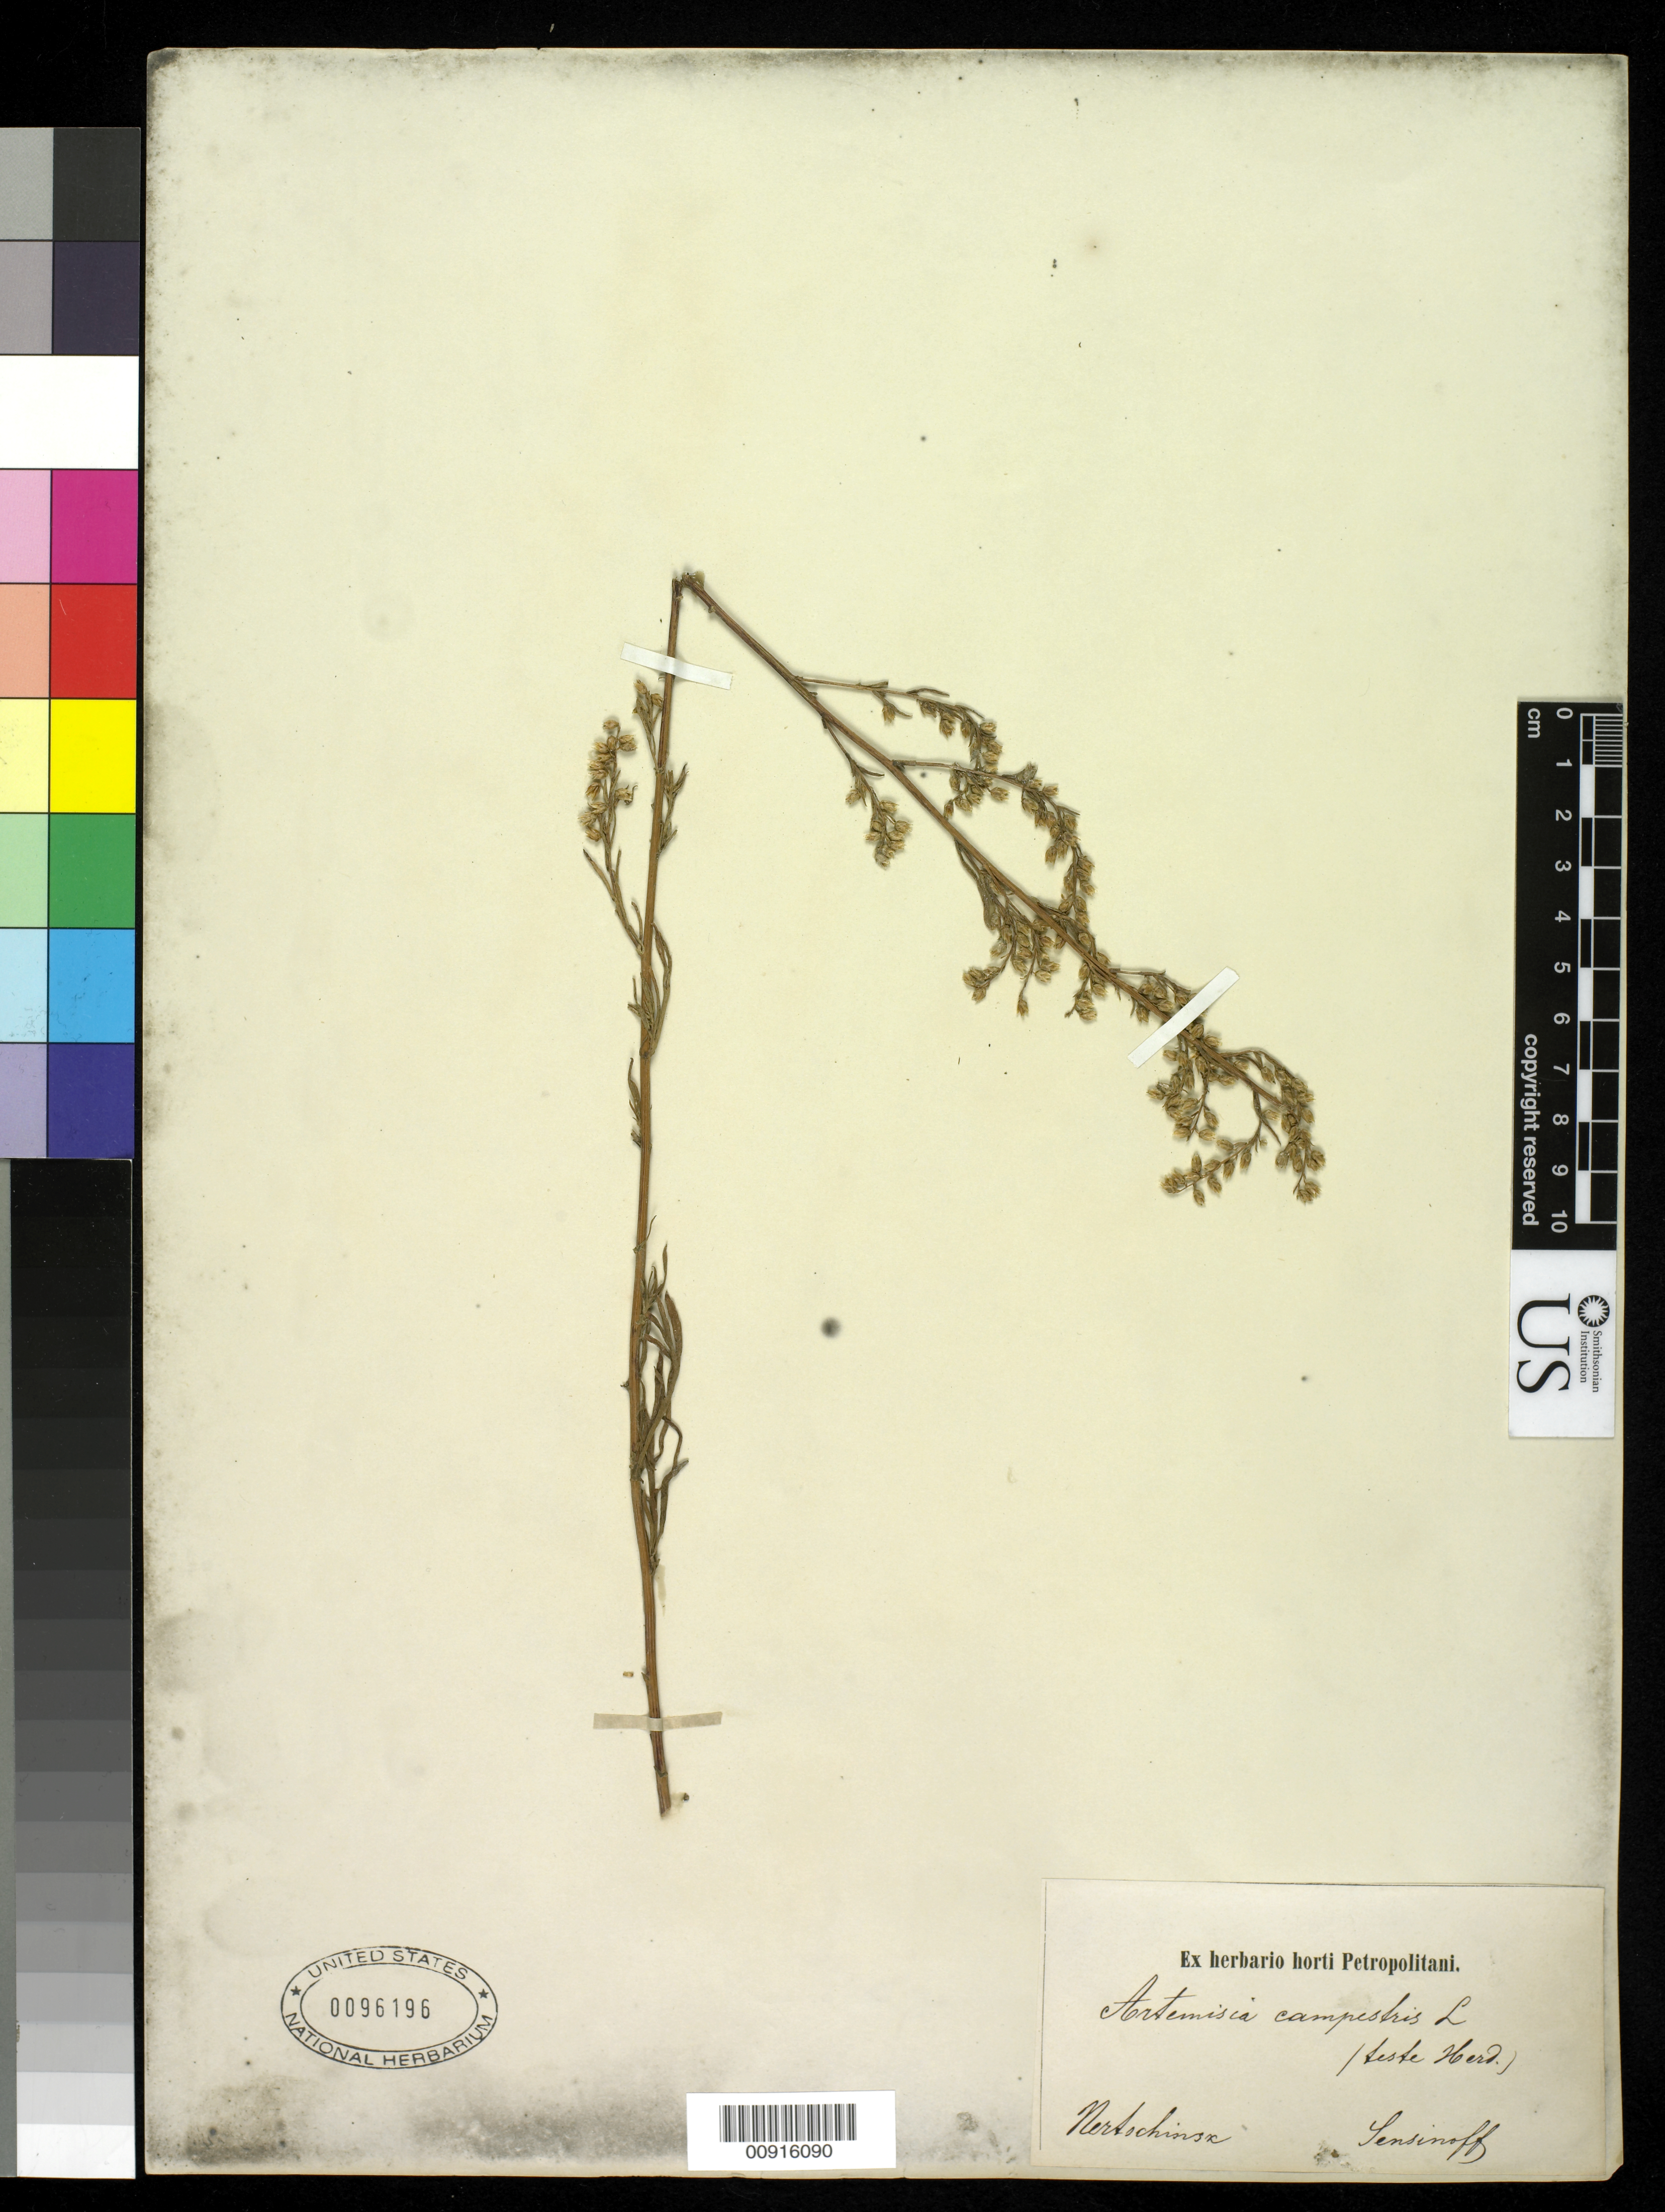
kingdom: Plantae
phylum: Tracheophyta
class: Magnoliopsida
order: Asterales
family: Asteraceae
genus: Artemisia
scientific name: Artemisia campestris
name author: L.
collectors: M. S. Sensinov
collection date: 1844/1847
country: Russian Federation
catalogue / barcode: US 96196